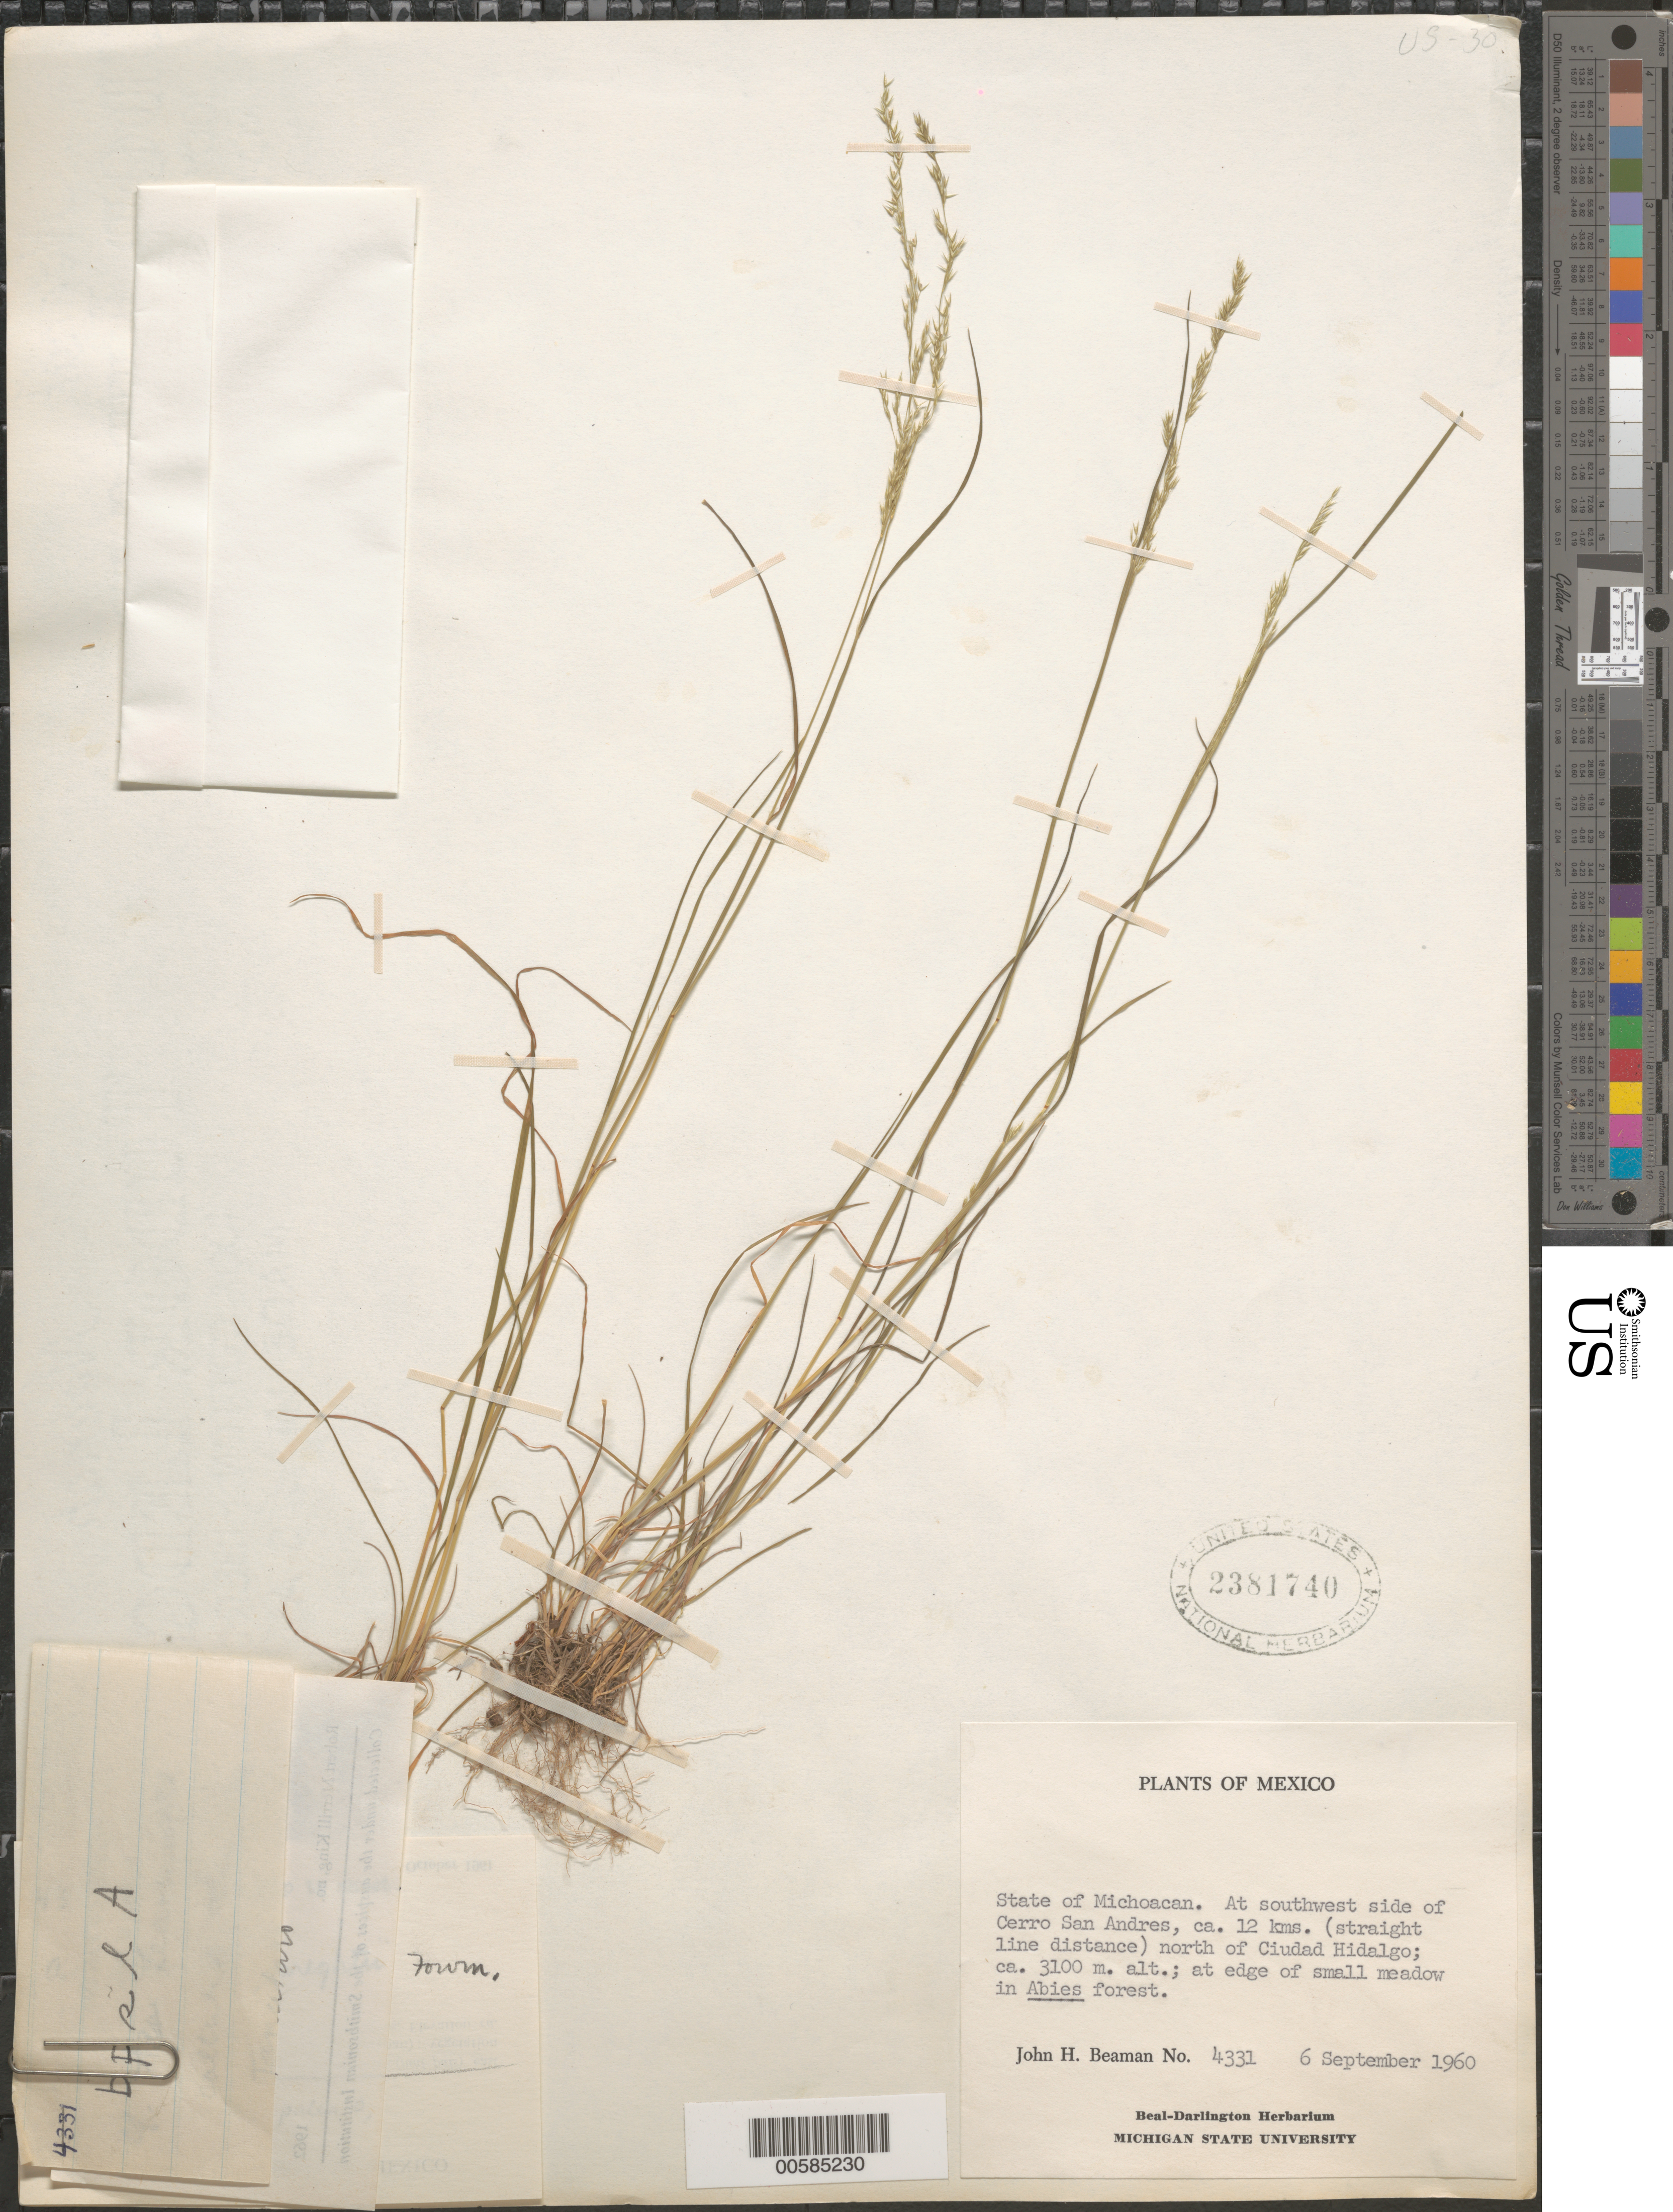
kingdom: Plantae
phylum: Tracheophyta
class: Liliopsida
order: Poales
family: Poaceae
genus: Agrostis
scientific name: Agrostis ghiesbreghtii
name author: E. Fourn.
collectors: J. H. Beaman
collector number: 4331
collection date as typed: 6 Sep 1960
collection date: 1960-09-06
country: Mexico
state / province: Michoacán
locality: At SW side of Cerro San Andres, ca 12 km (straight line distance) N of Ciudad Hidalgo.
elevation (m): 3100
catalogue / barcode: US 2381740